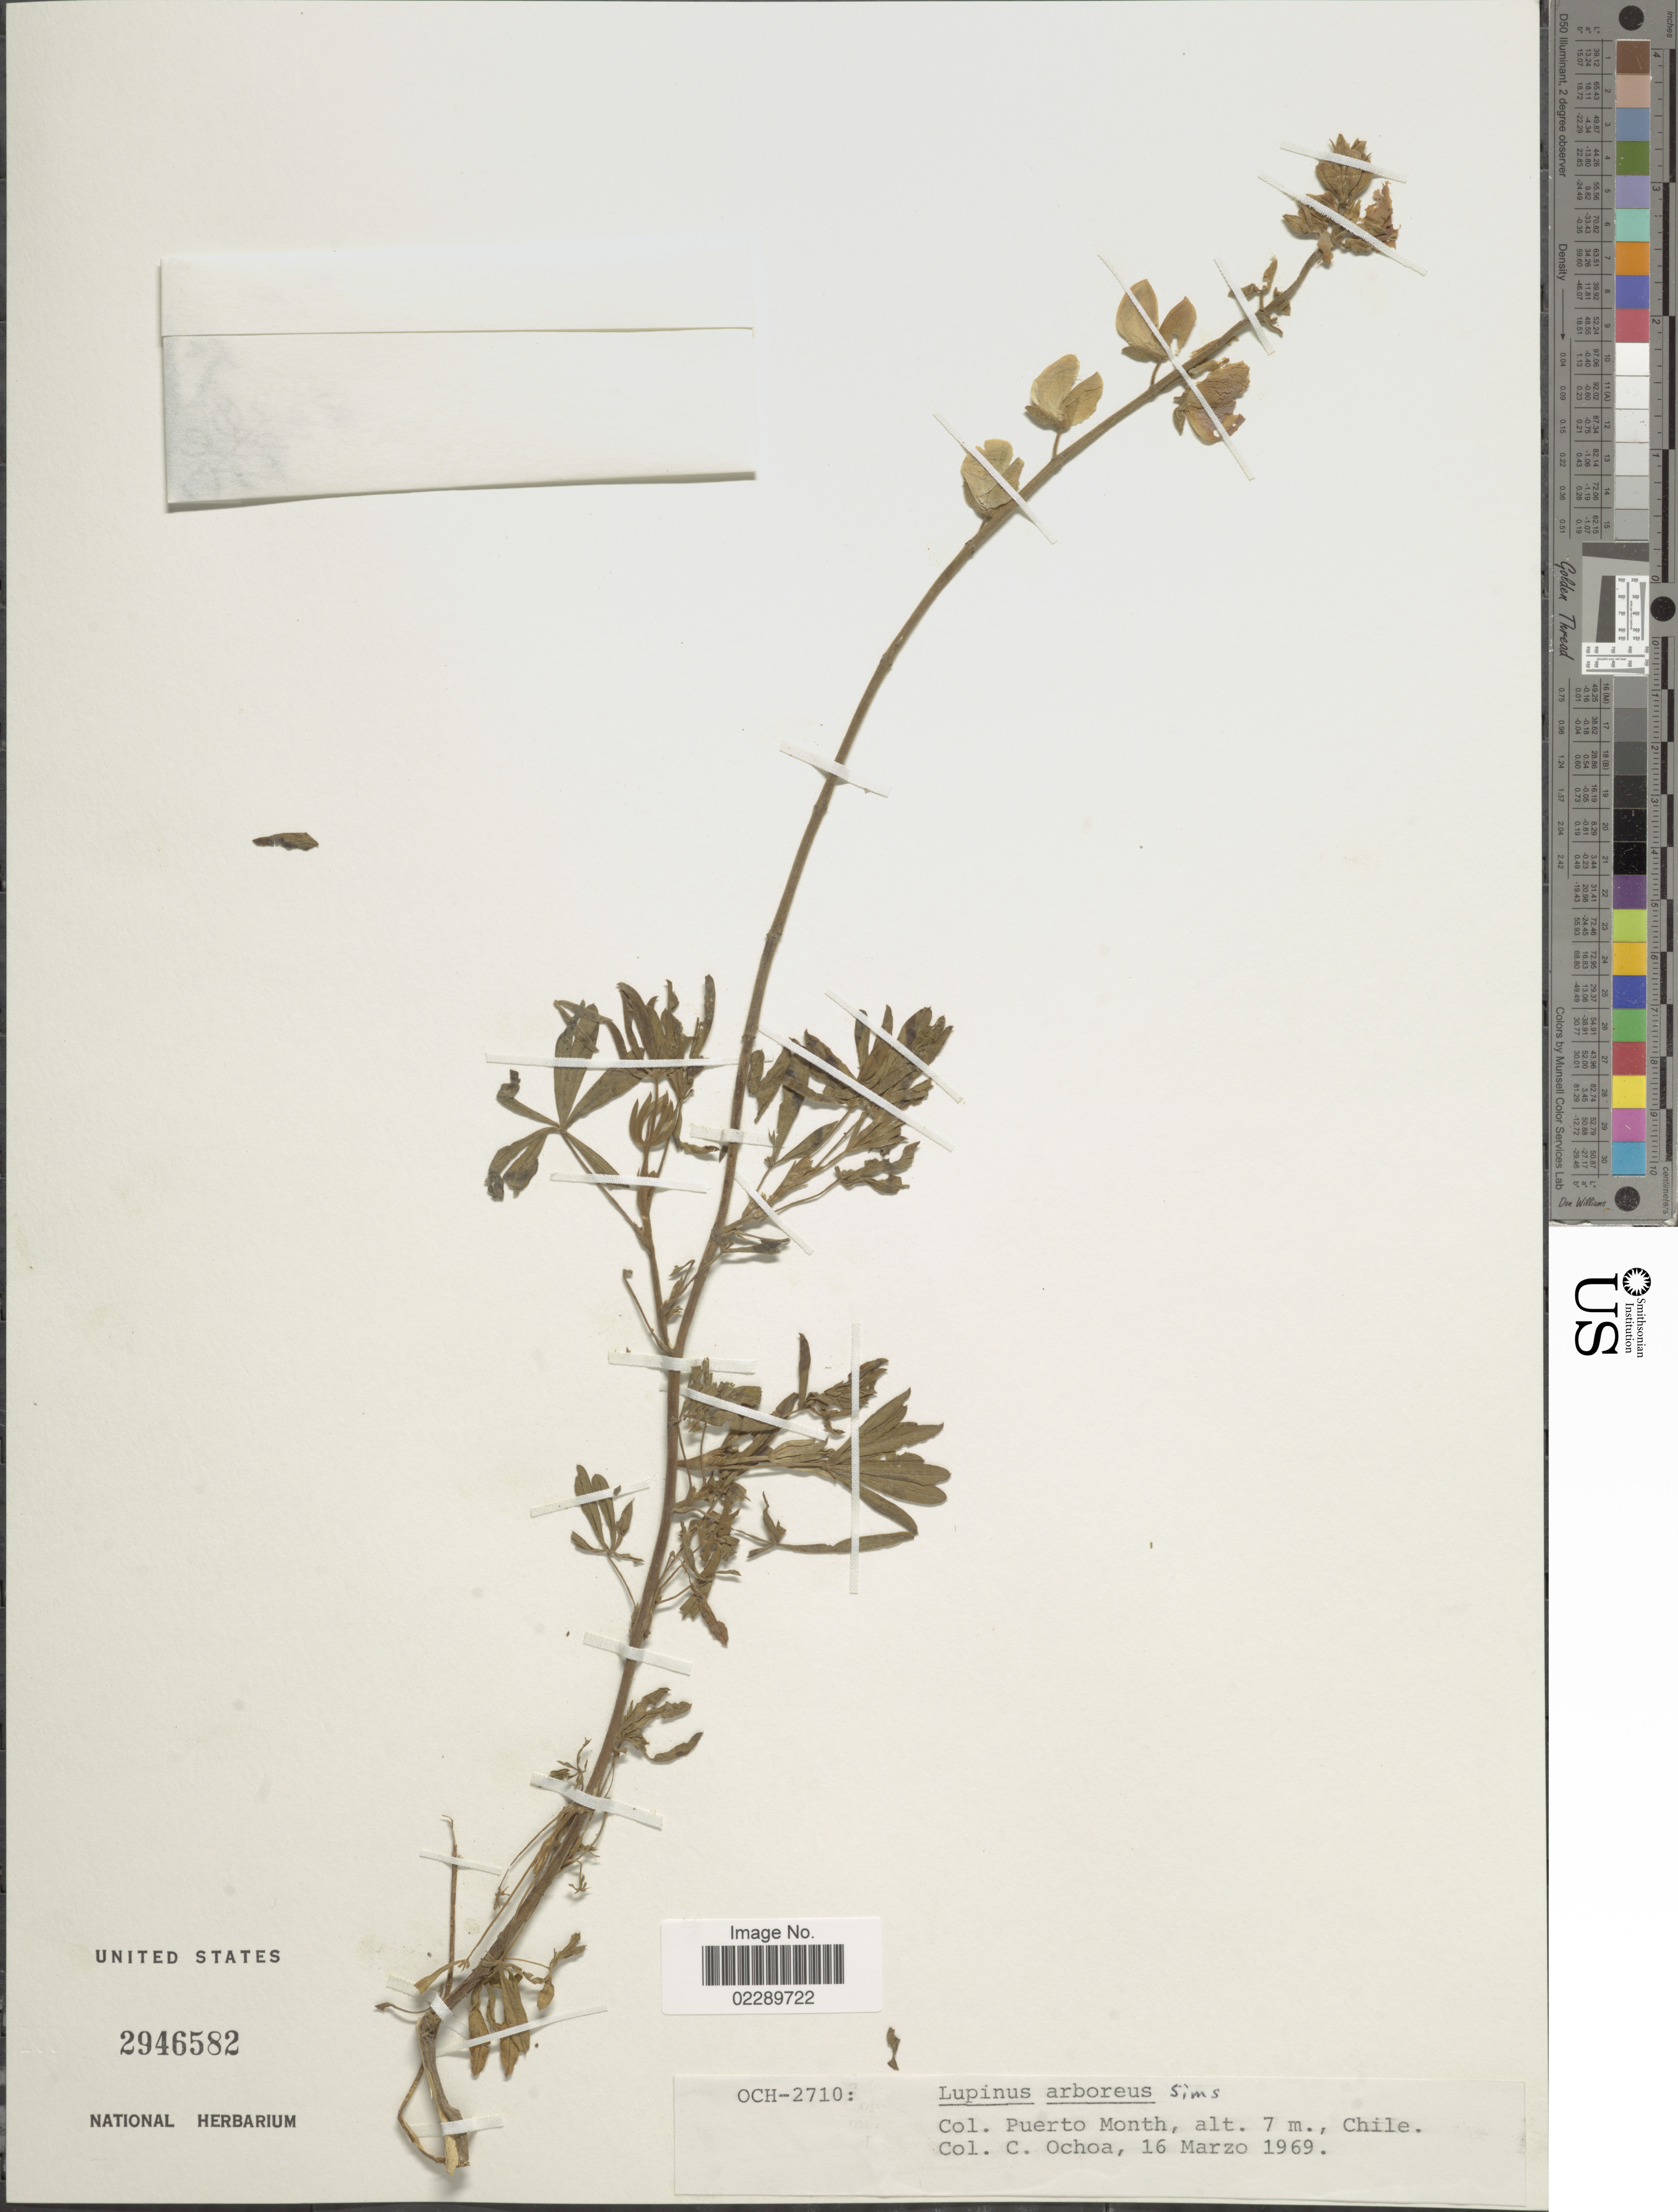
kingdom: Plantae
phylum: Tracheophyta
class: Magnoliopsida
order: Fabales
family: Fabaceae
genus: Lupinus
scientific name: Lupinus arboreus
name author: Sims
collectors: C. Ochoa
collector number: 2710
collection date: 1969-03-16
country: Chile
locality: Puerto Month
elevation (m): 7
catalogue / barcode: US 2946582